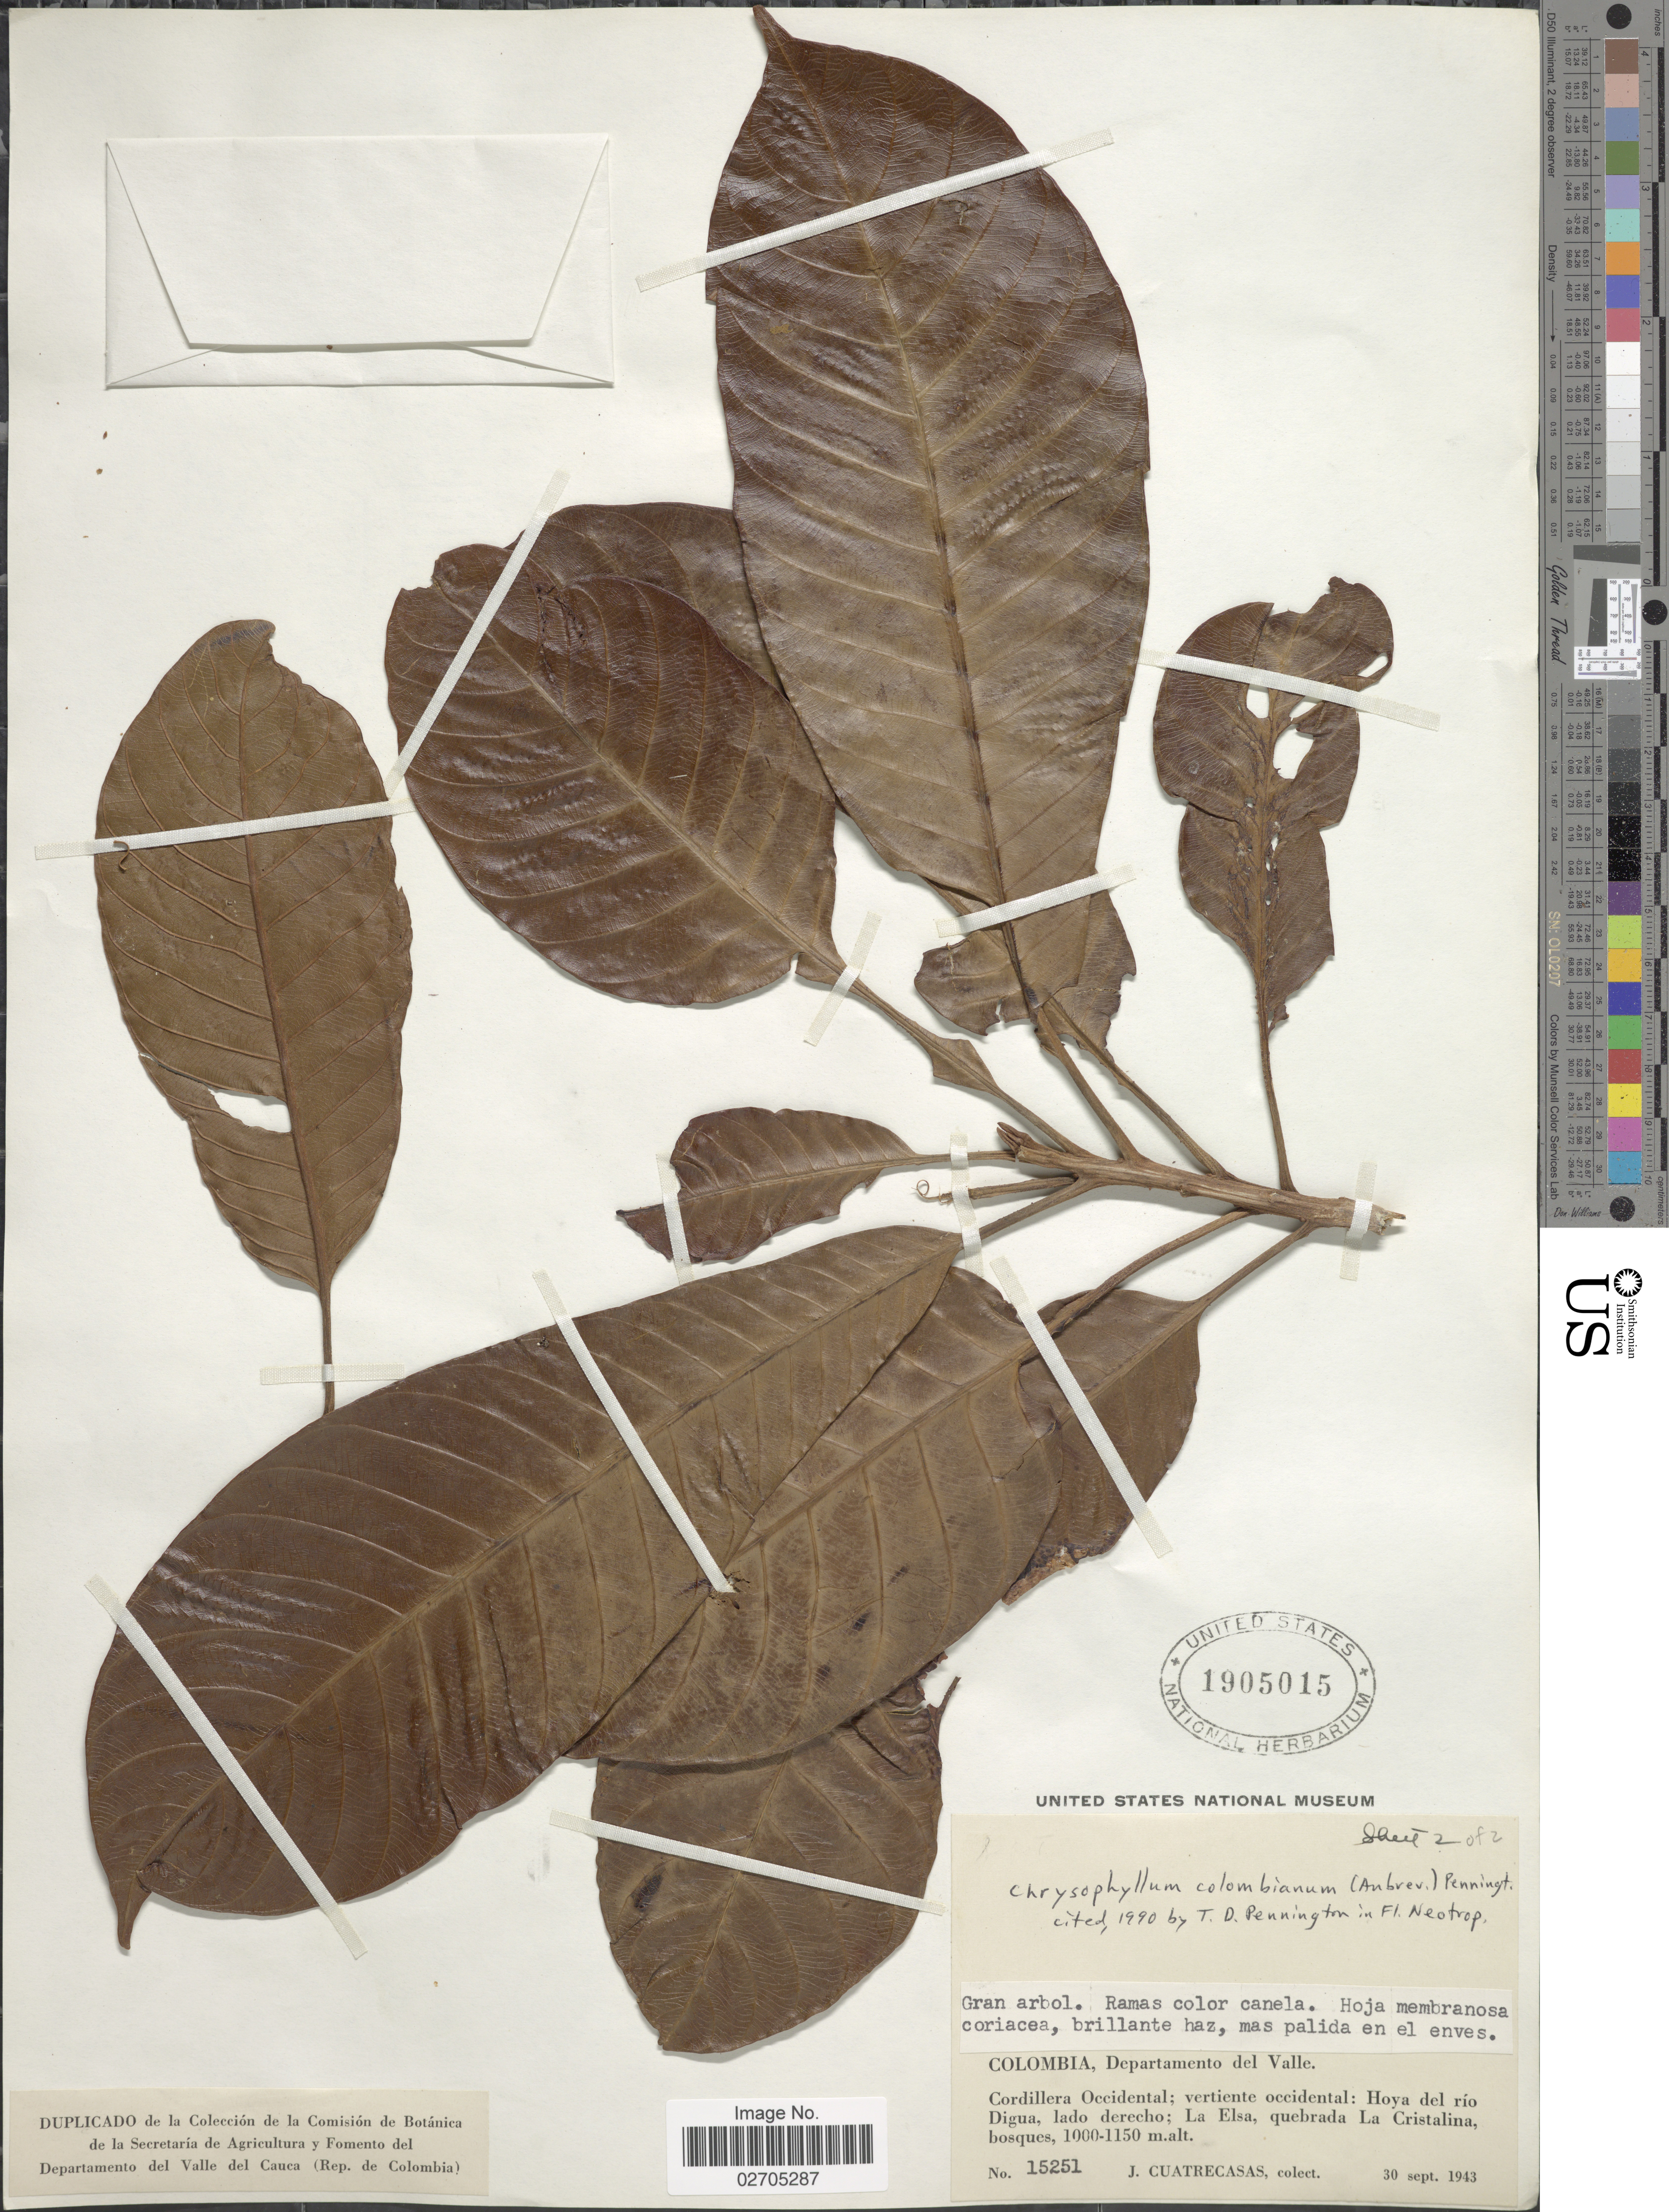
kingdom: Plantae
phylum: Tracheophyta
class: Magnoliopsida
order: Ericales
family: Sapotaceae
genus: Chrysophyllum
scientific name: Chrysophyllum colombianum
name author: (Aubr.) T.D. Penn.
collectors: J. Cuatrecasas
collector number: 15251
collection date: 1943-09-30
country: Colombia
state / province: Valle del Cauca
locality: Departamento del Valle, Cordillera Occidental; vertiente occidental: Hoya del rio Digua, lado derecho; La Elsa, quebrada La Cristalina, bosques.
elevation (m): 1000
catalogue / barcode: US 1905015